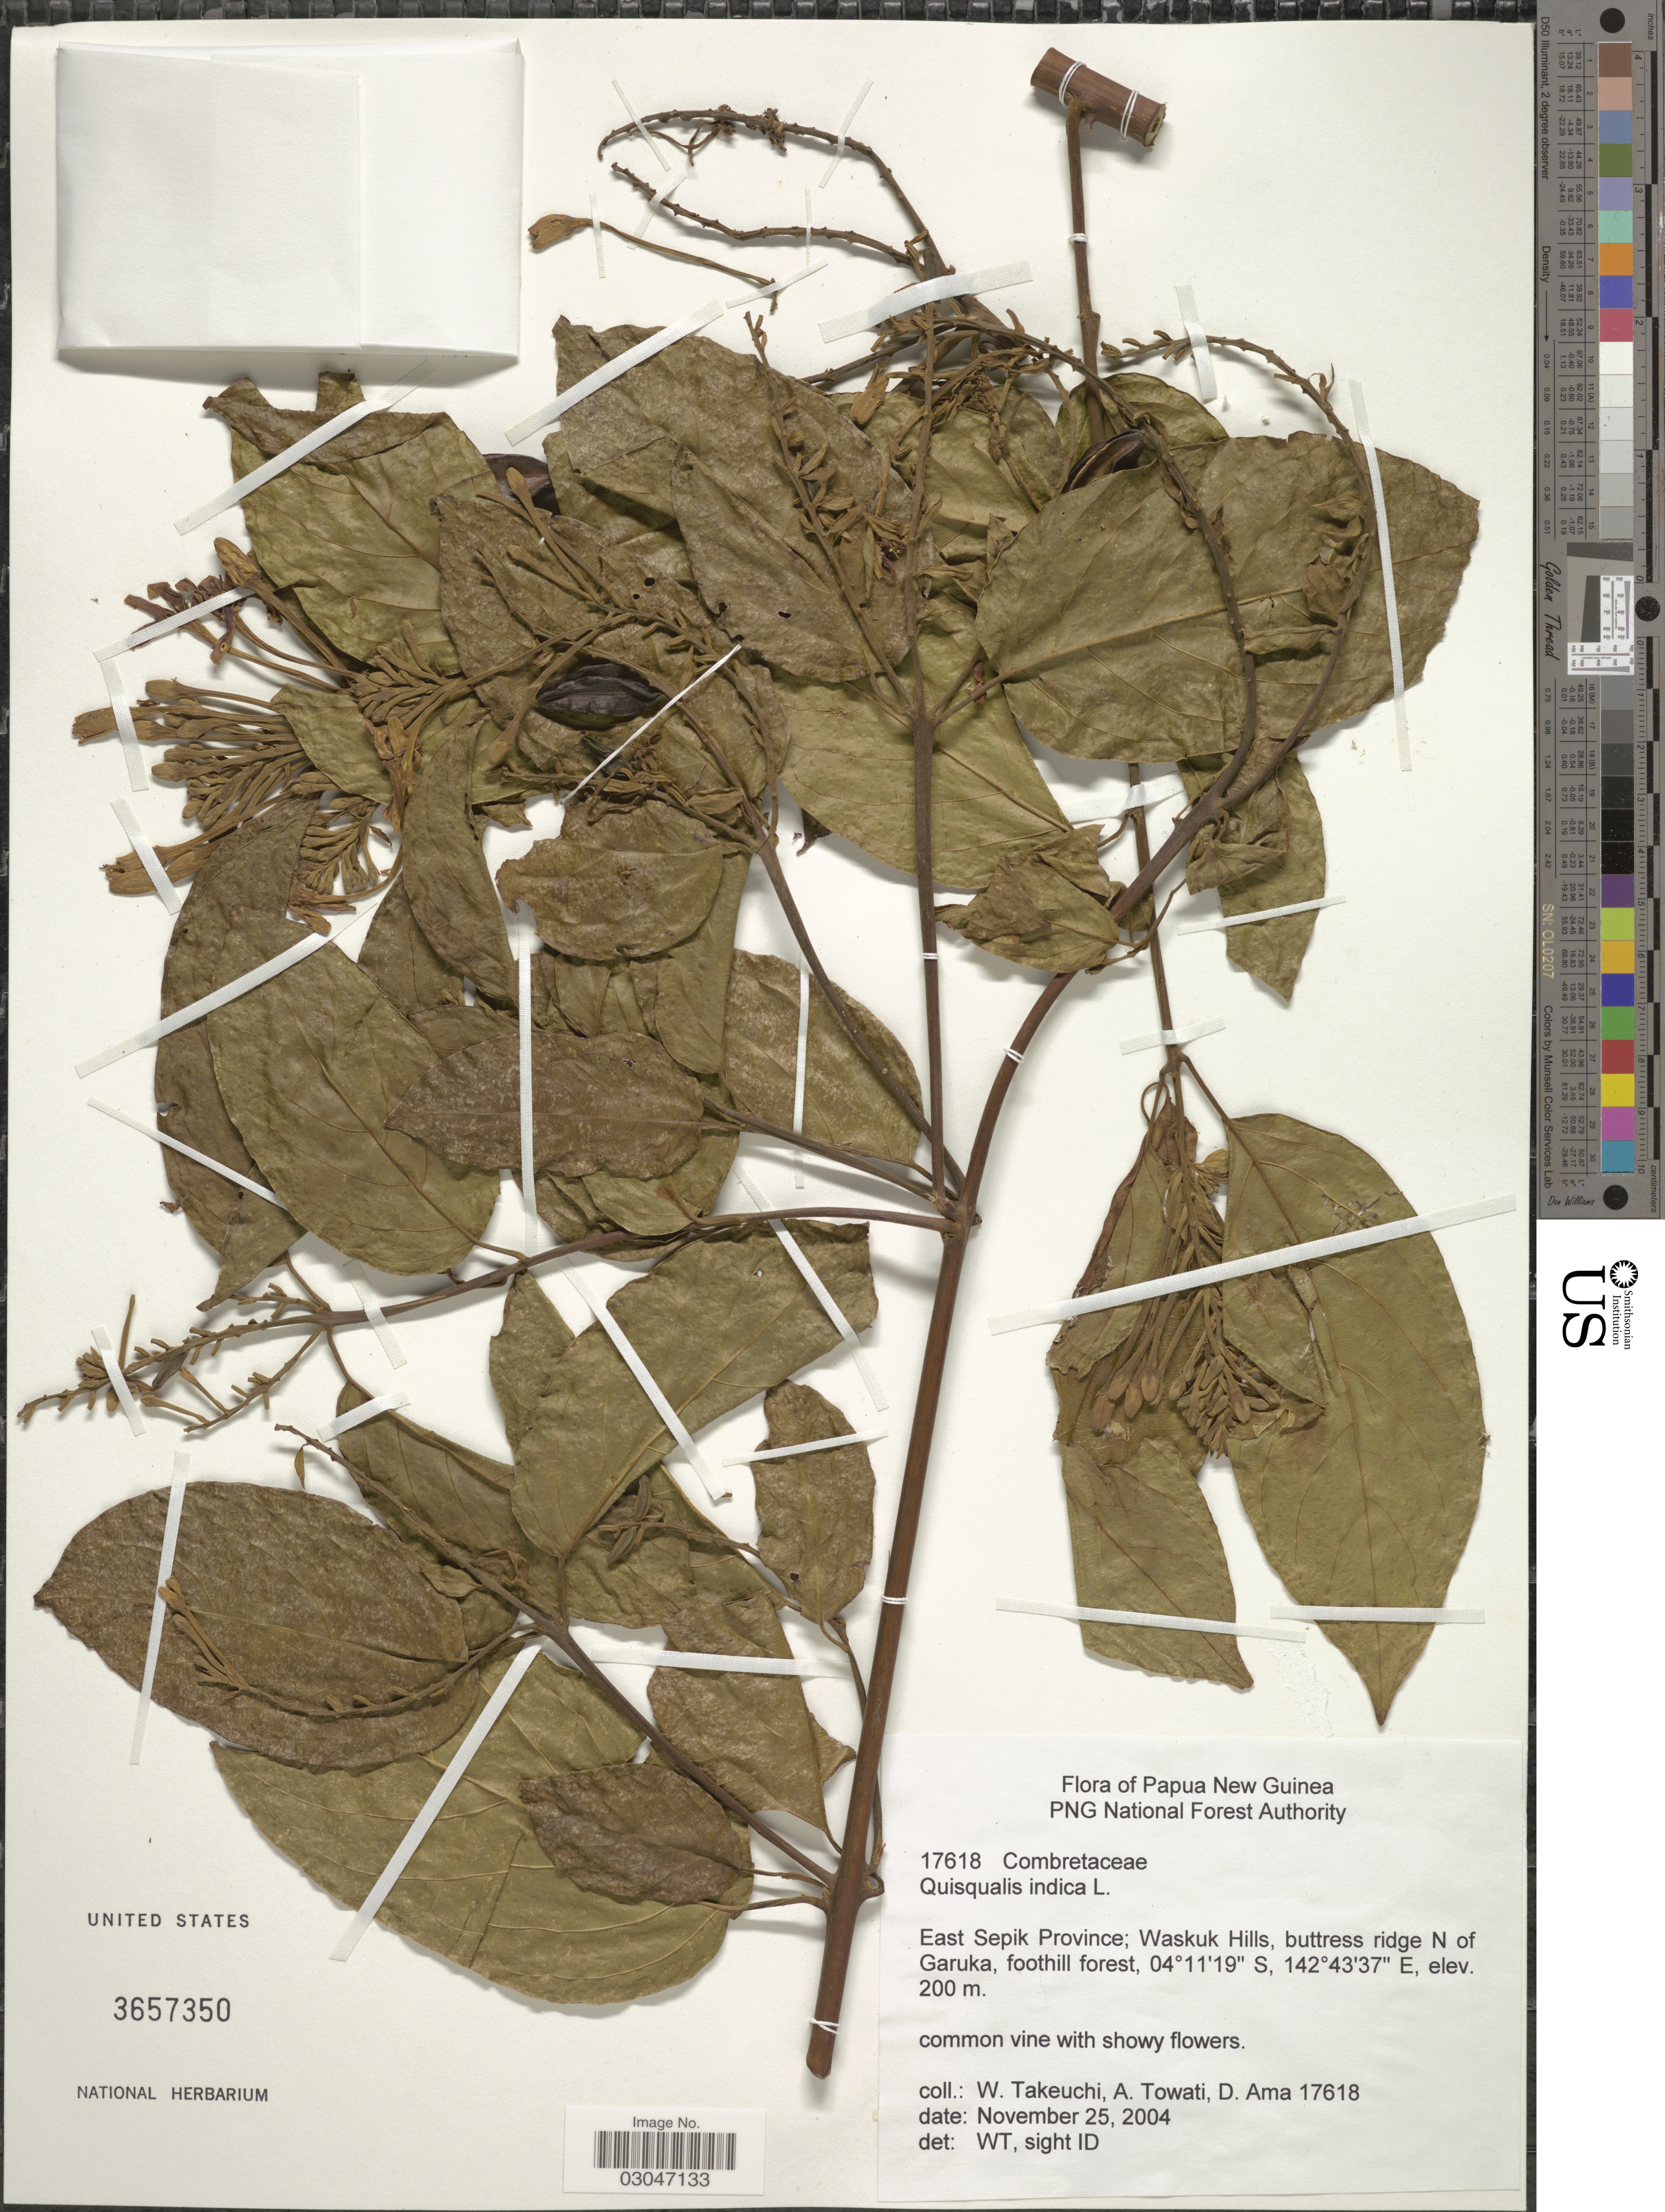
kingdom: Plantae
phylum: Tracheophyta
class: Magnoliopsida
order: Myrtales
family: Combretaceae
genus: Combretum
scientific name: Combretum indicum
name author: (L.) DeFilipps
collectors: W. Takeuchi, A. Towati & D. Ama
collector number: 17618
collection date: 2004-11-25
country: Papua New Guinea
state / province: East Sepik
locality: Waskuk Hills, buttress ridge N of Garuka, foothill forest.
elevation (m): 200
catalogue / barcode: US 3657350